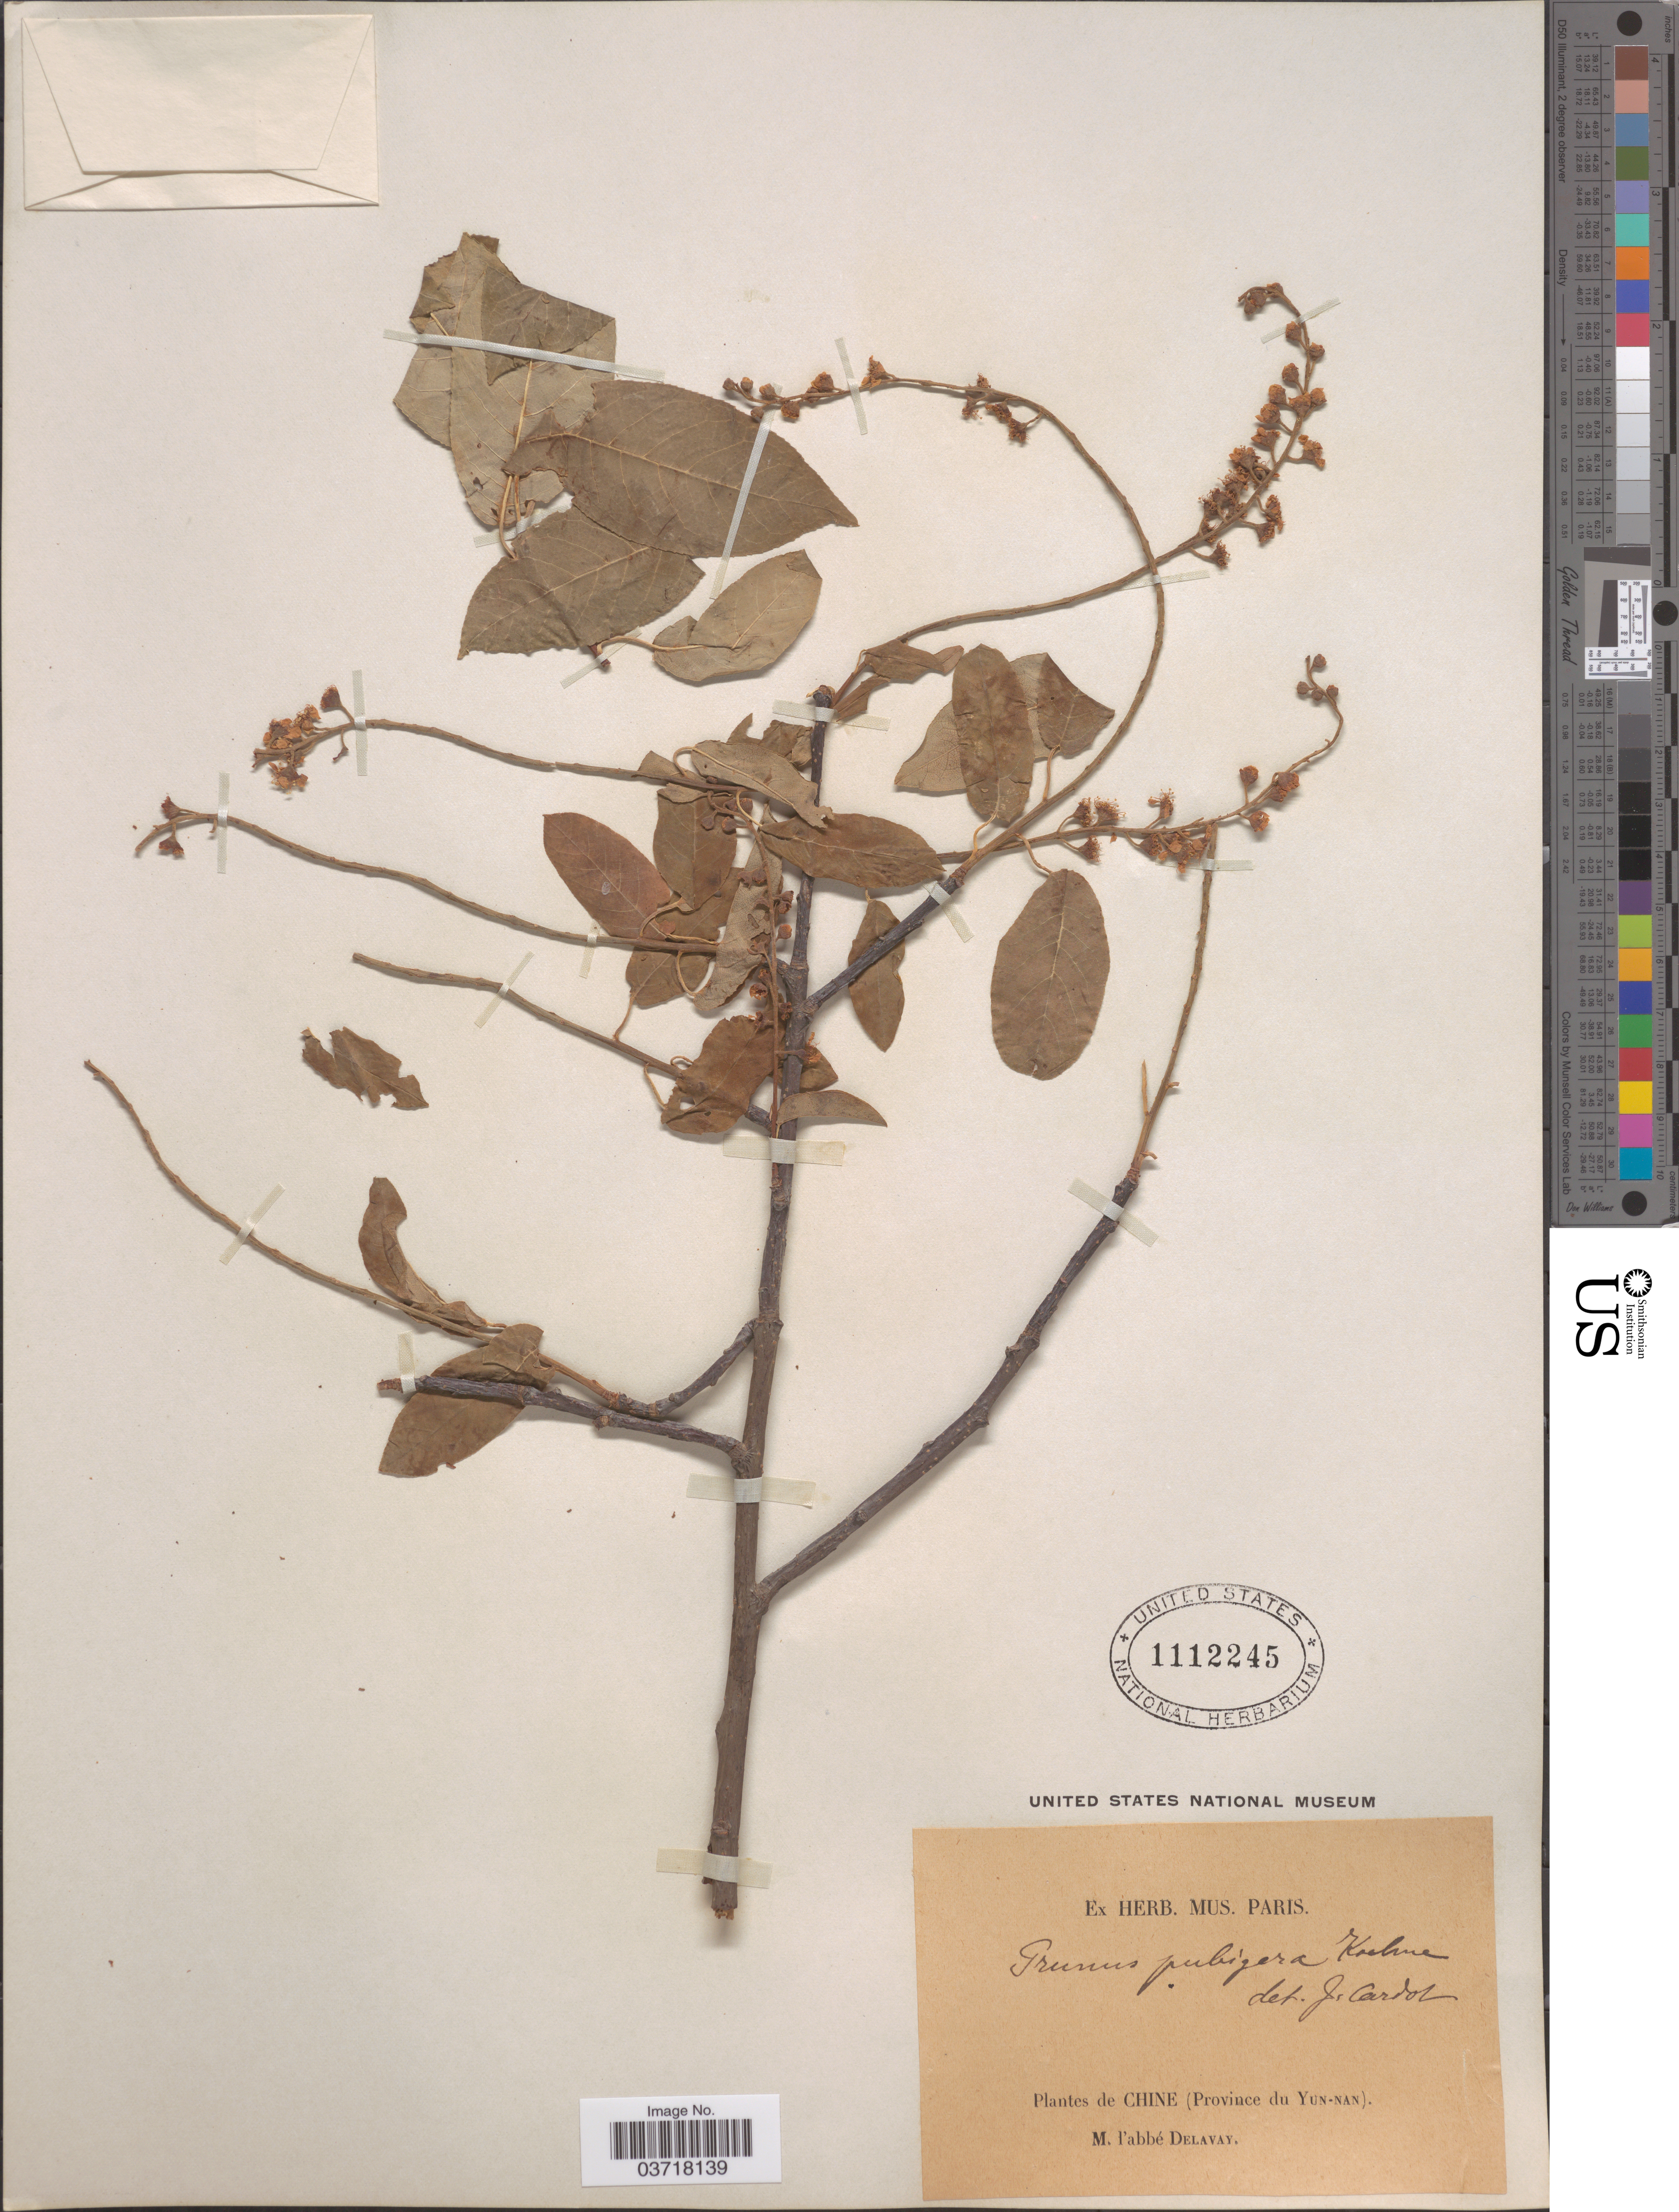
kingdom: Plantae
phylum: Tracheophyta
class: Magnoliopsida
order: Rosales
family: Rosaceae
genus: Prunus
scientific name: Prunus pubigera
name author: (C.K. Schneid.) Koehne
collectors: P. Delavay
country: China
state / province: Yunnan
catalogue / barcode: US 1112245